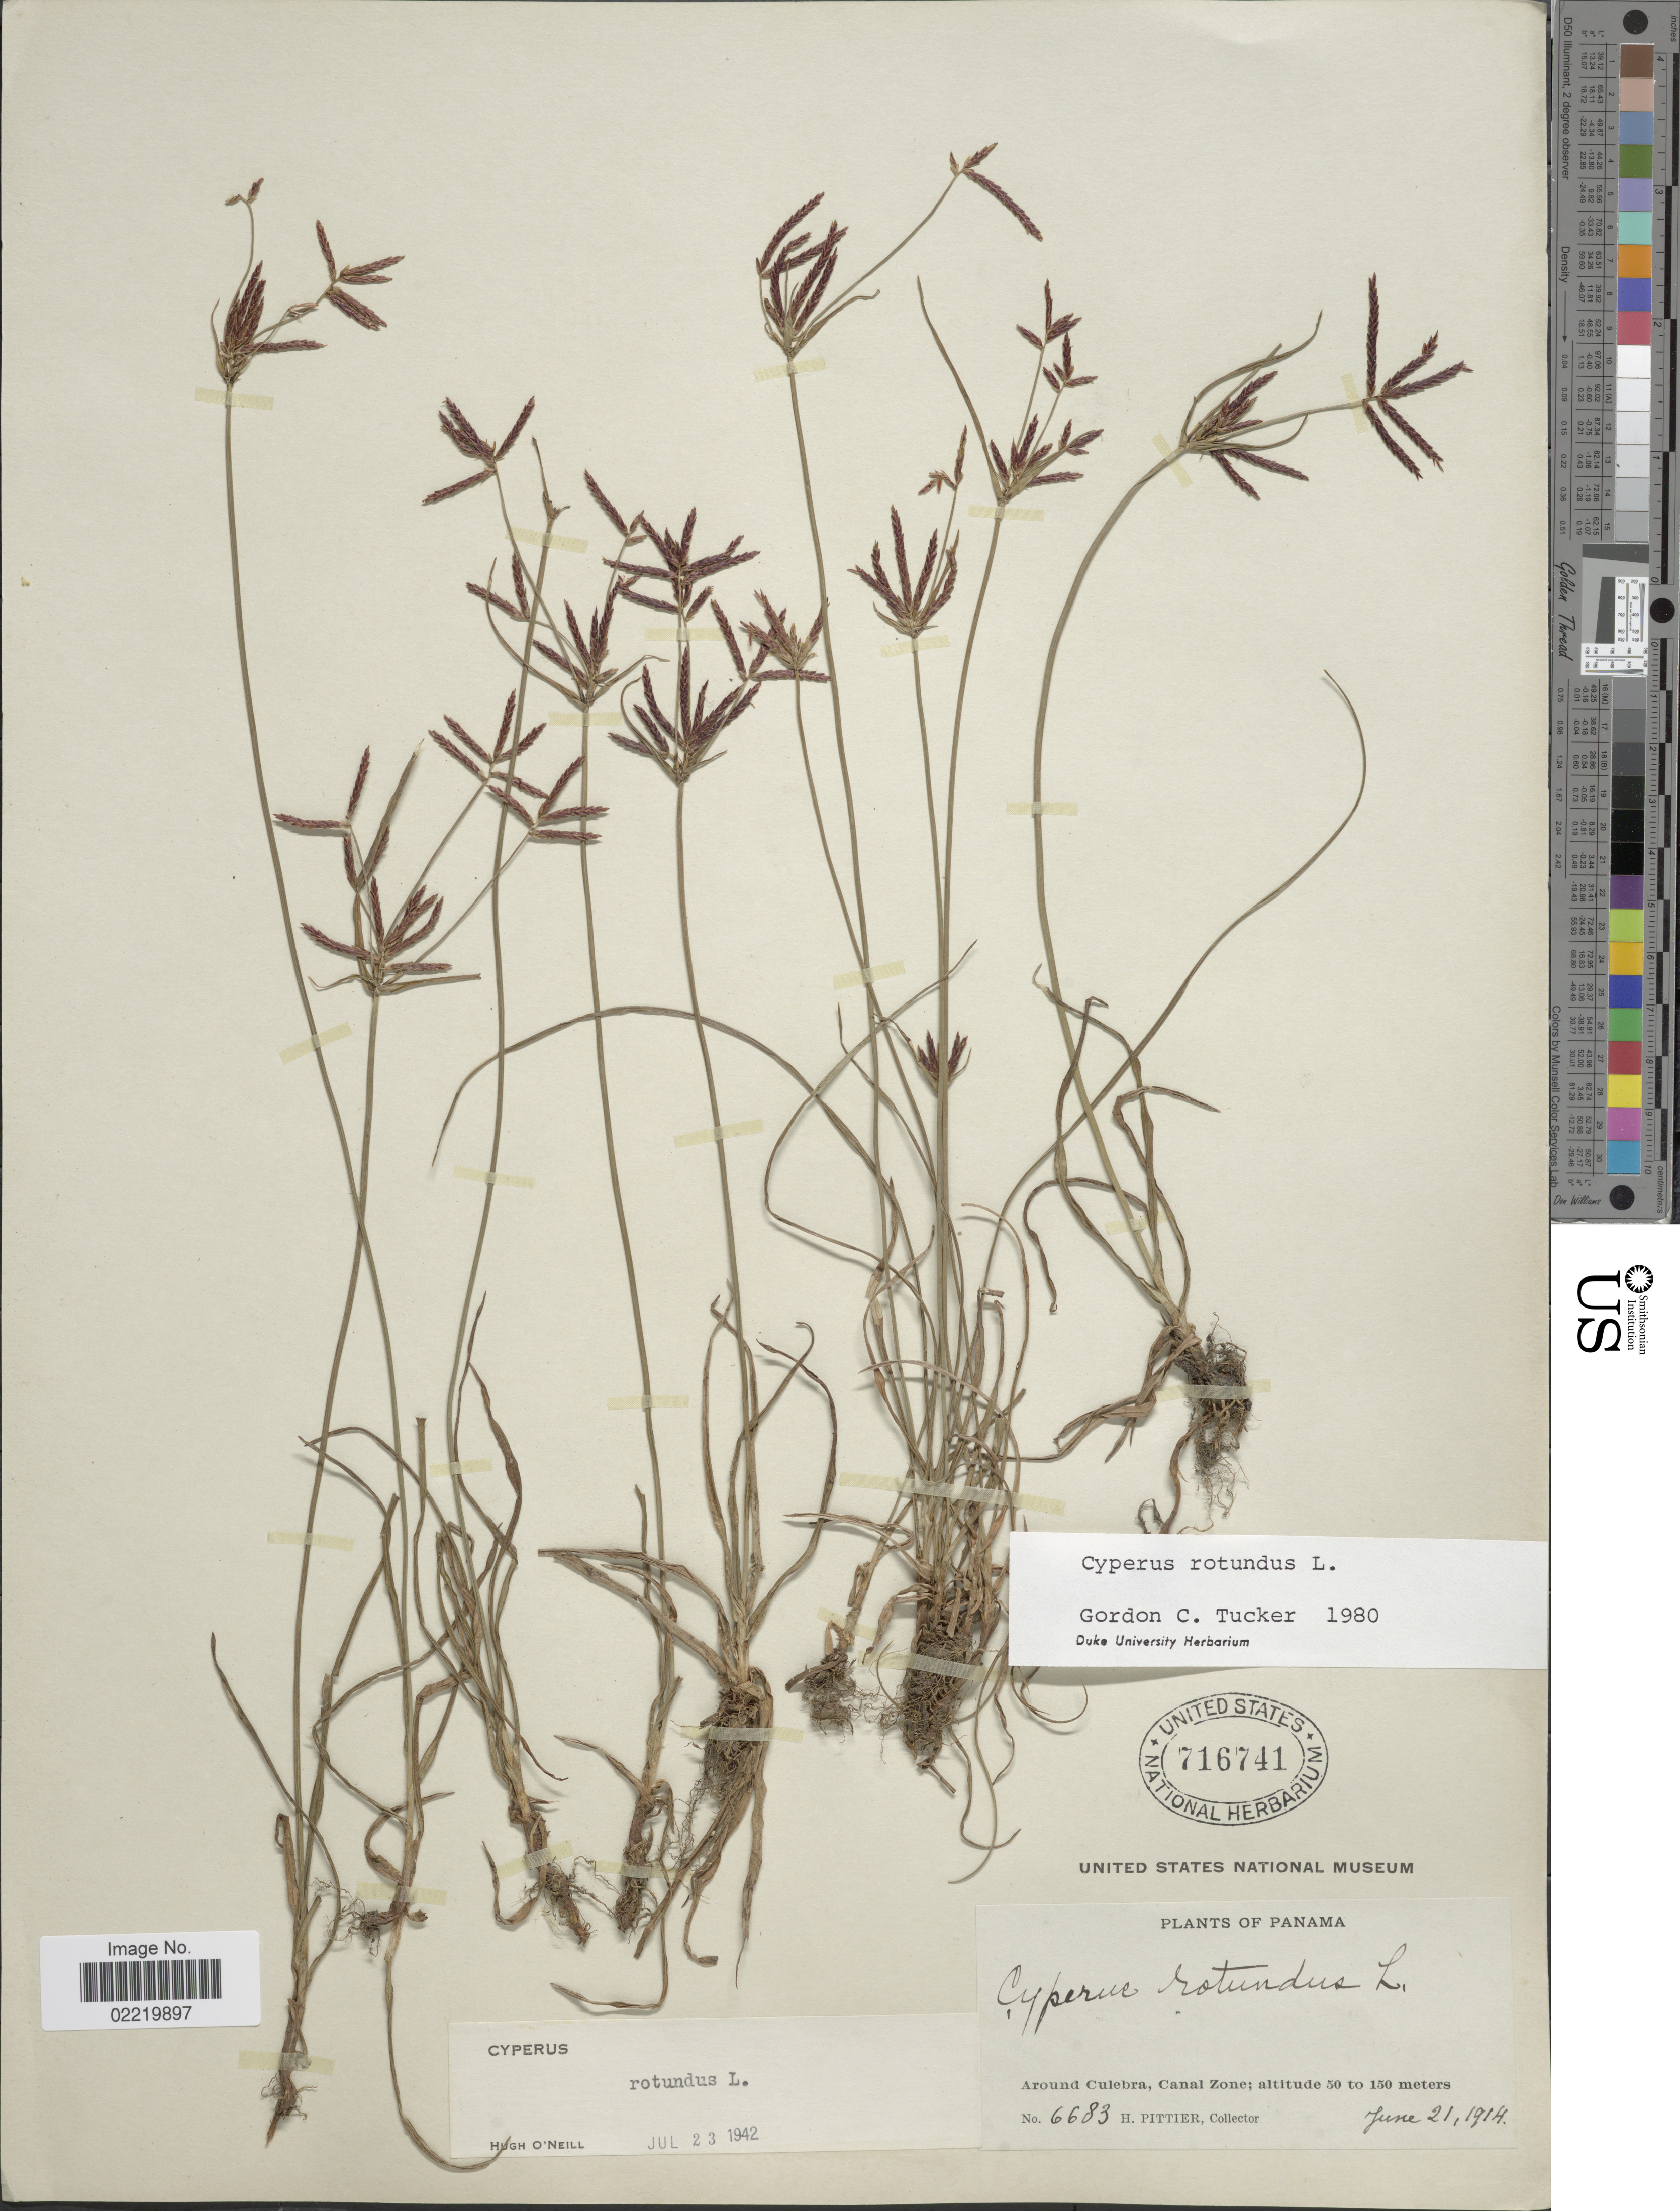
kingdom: Plantae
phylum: Tracheophyta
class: Liliopsida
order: Poales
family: Cyperaceae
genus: Cyperus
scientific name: Cyperus rotundus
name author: L.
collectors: H. F. Pittier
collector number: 6683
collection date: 1914-06-21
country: Panama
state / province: Colón / Panamá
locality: Around Culebra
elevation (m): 50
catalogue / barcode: US 716741